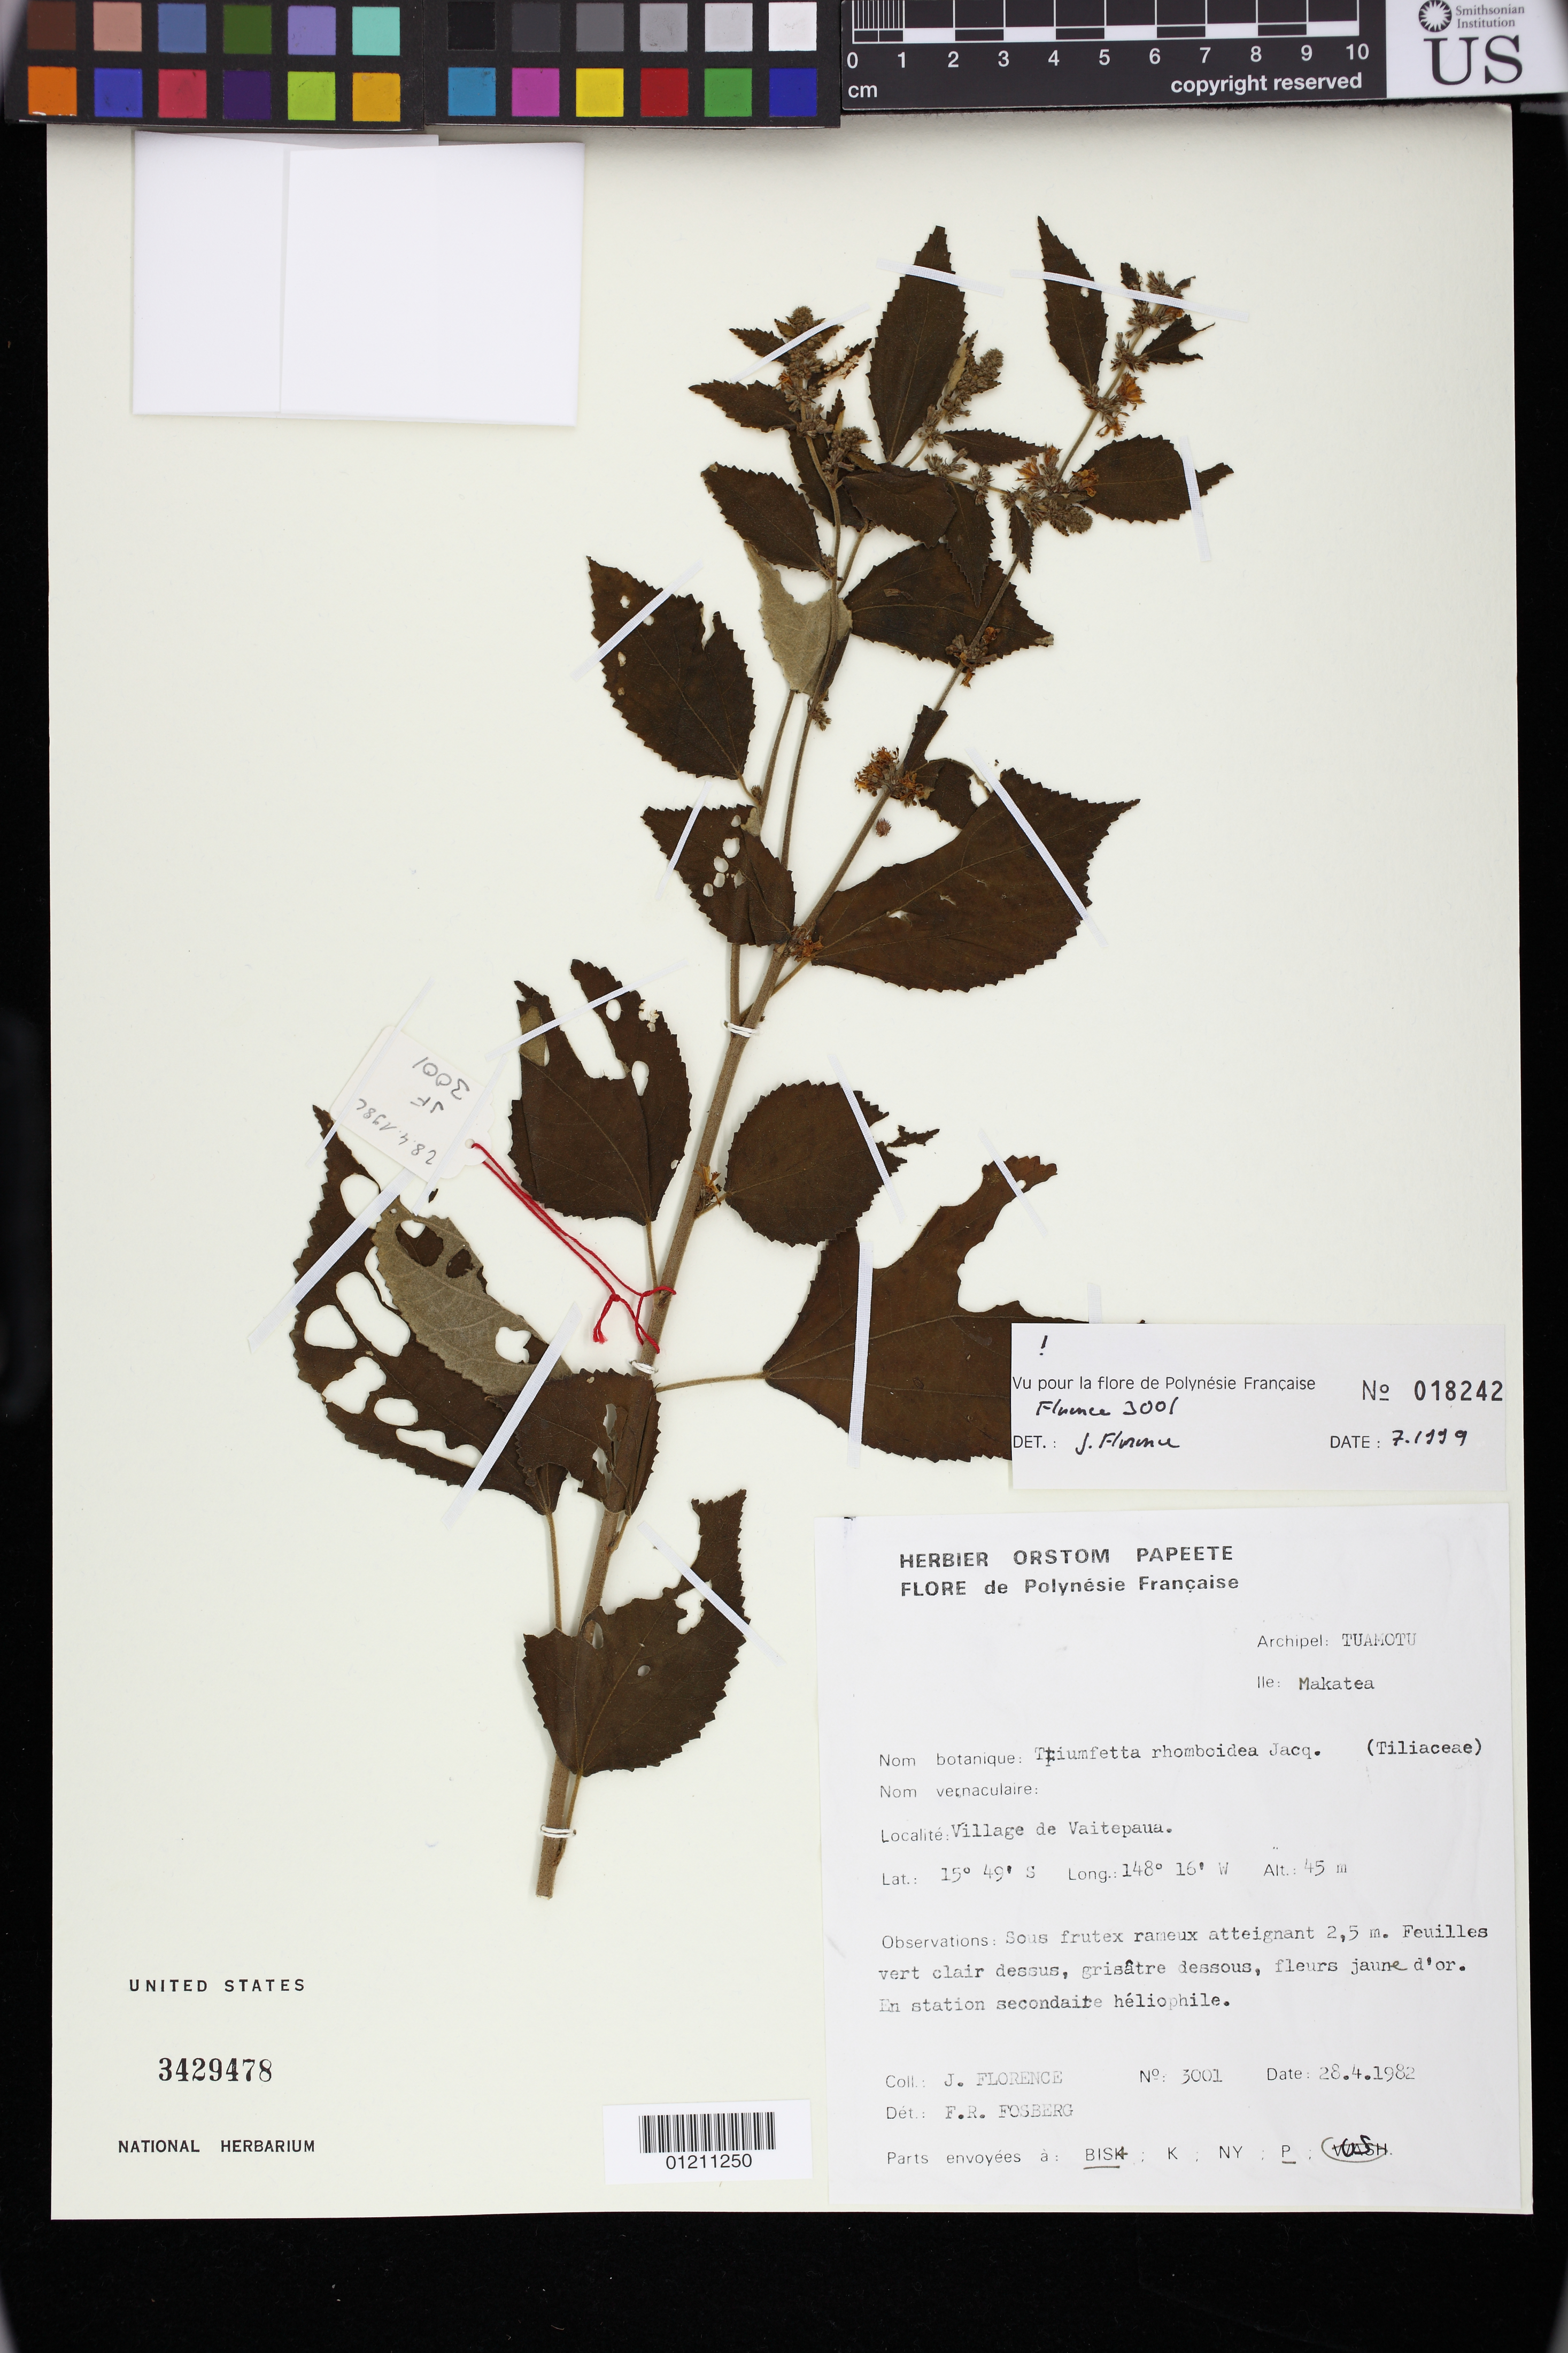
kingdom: Plantae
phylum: Tracheophyta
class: Magnoliopsida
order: Malvales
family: Malvaceae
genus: Triumfetta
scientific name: Triumfetta rhomboidea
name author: Jacq.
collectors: J. Florence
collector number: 3001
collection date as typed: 28 Apr 1982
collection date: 1982-04-28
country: French Polynesia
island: Makatea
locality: Village de Vaitepaua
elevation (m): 45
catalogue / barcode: US 3429478